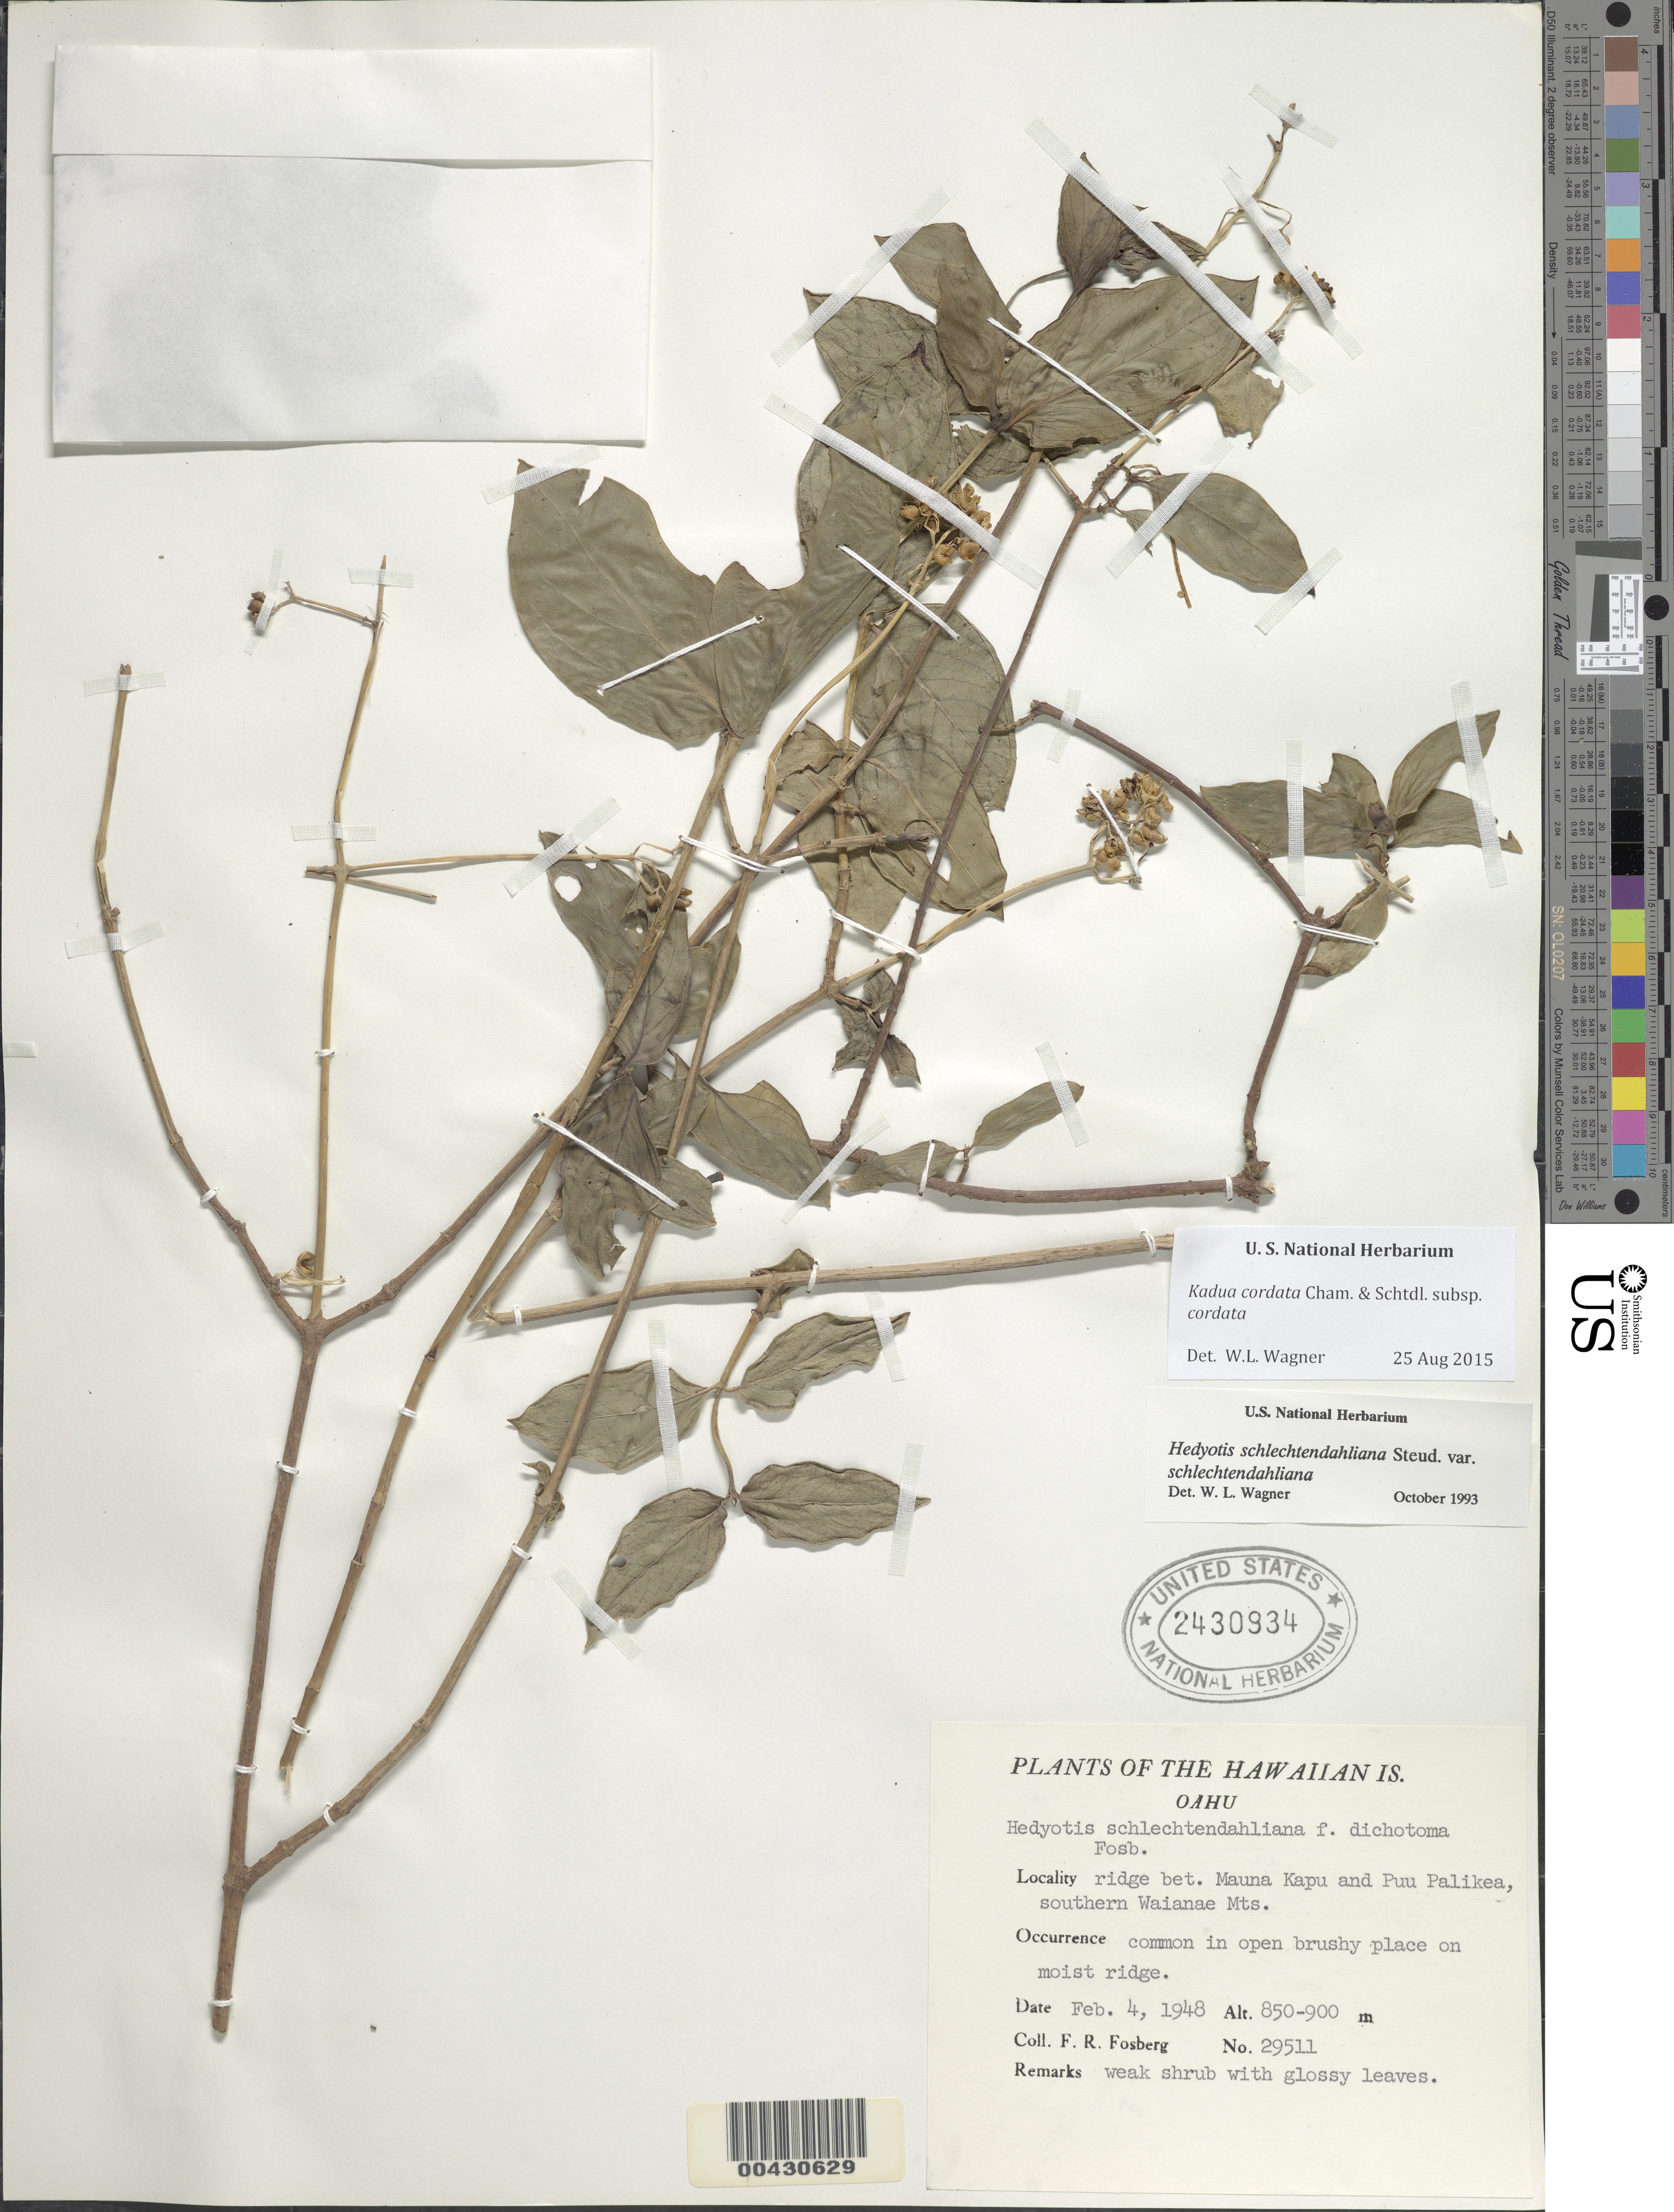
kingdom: Plantae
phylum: Tracheophyta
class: Magnoliopsida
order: Gentianales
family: Rubiaceae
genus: Kadua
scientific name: Kadua cordata subsp. cordata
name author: Cham. & Schltdl.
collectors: F. R. Fosberg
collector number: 29511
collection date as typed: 4 Feb 1948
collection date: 1948-02-04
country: United States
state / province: Hawaii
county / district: Honolulu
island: Oahu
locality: ridge between Mauna Kapu and Puu Palikea, southern Waianae Mtns.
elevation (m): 850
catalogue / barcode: US 2430934